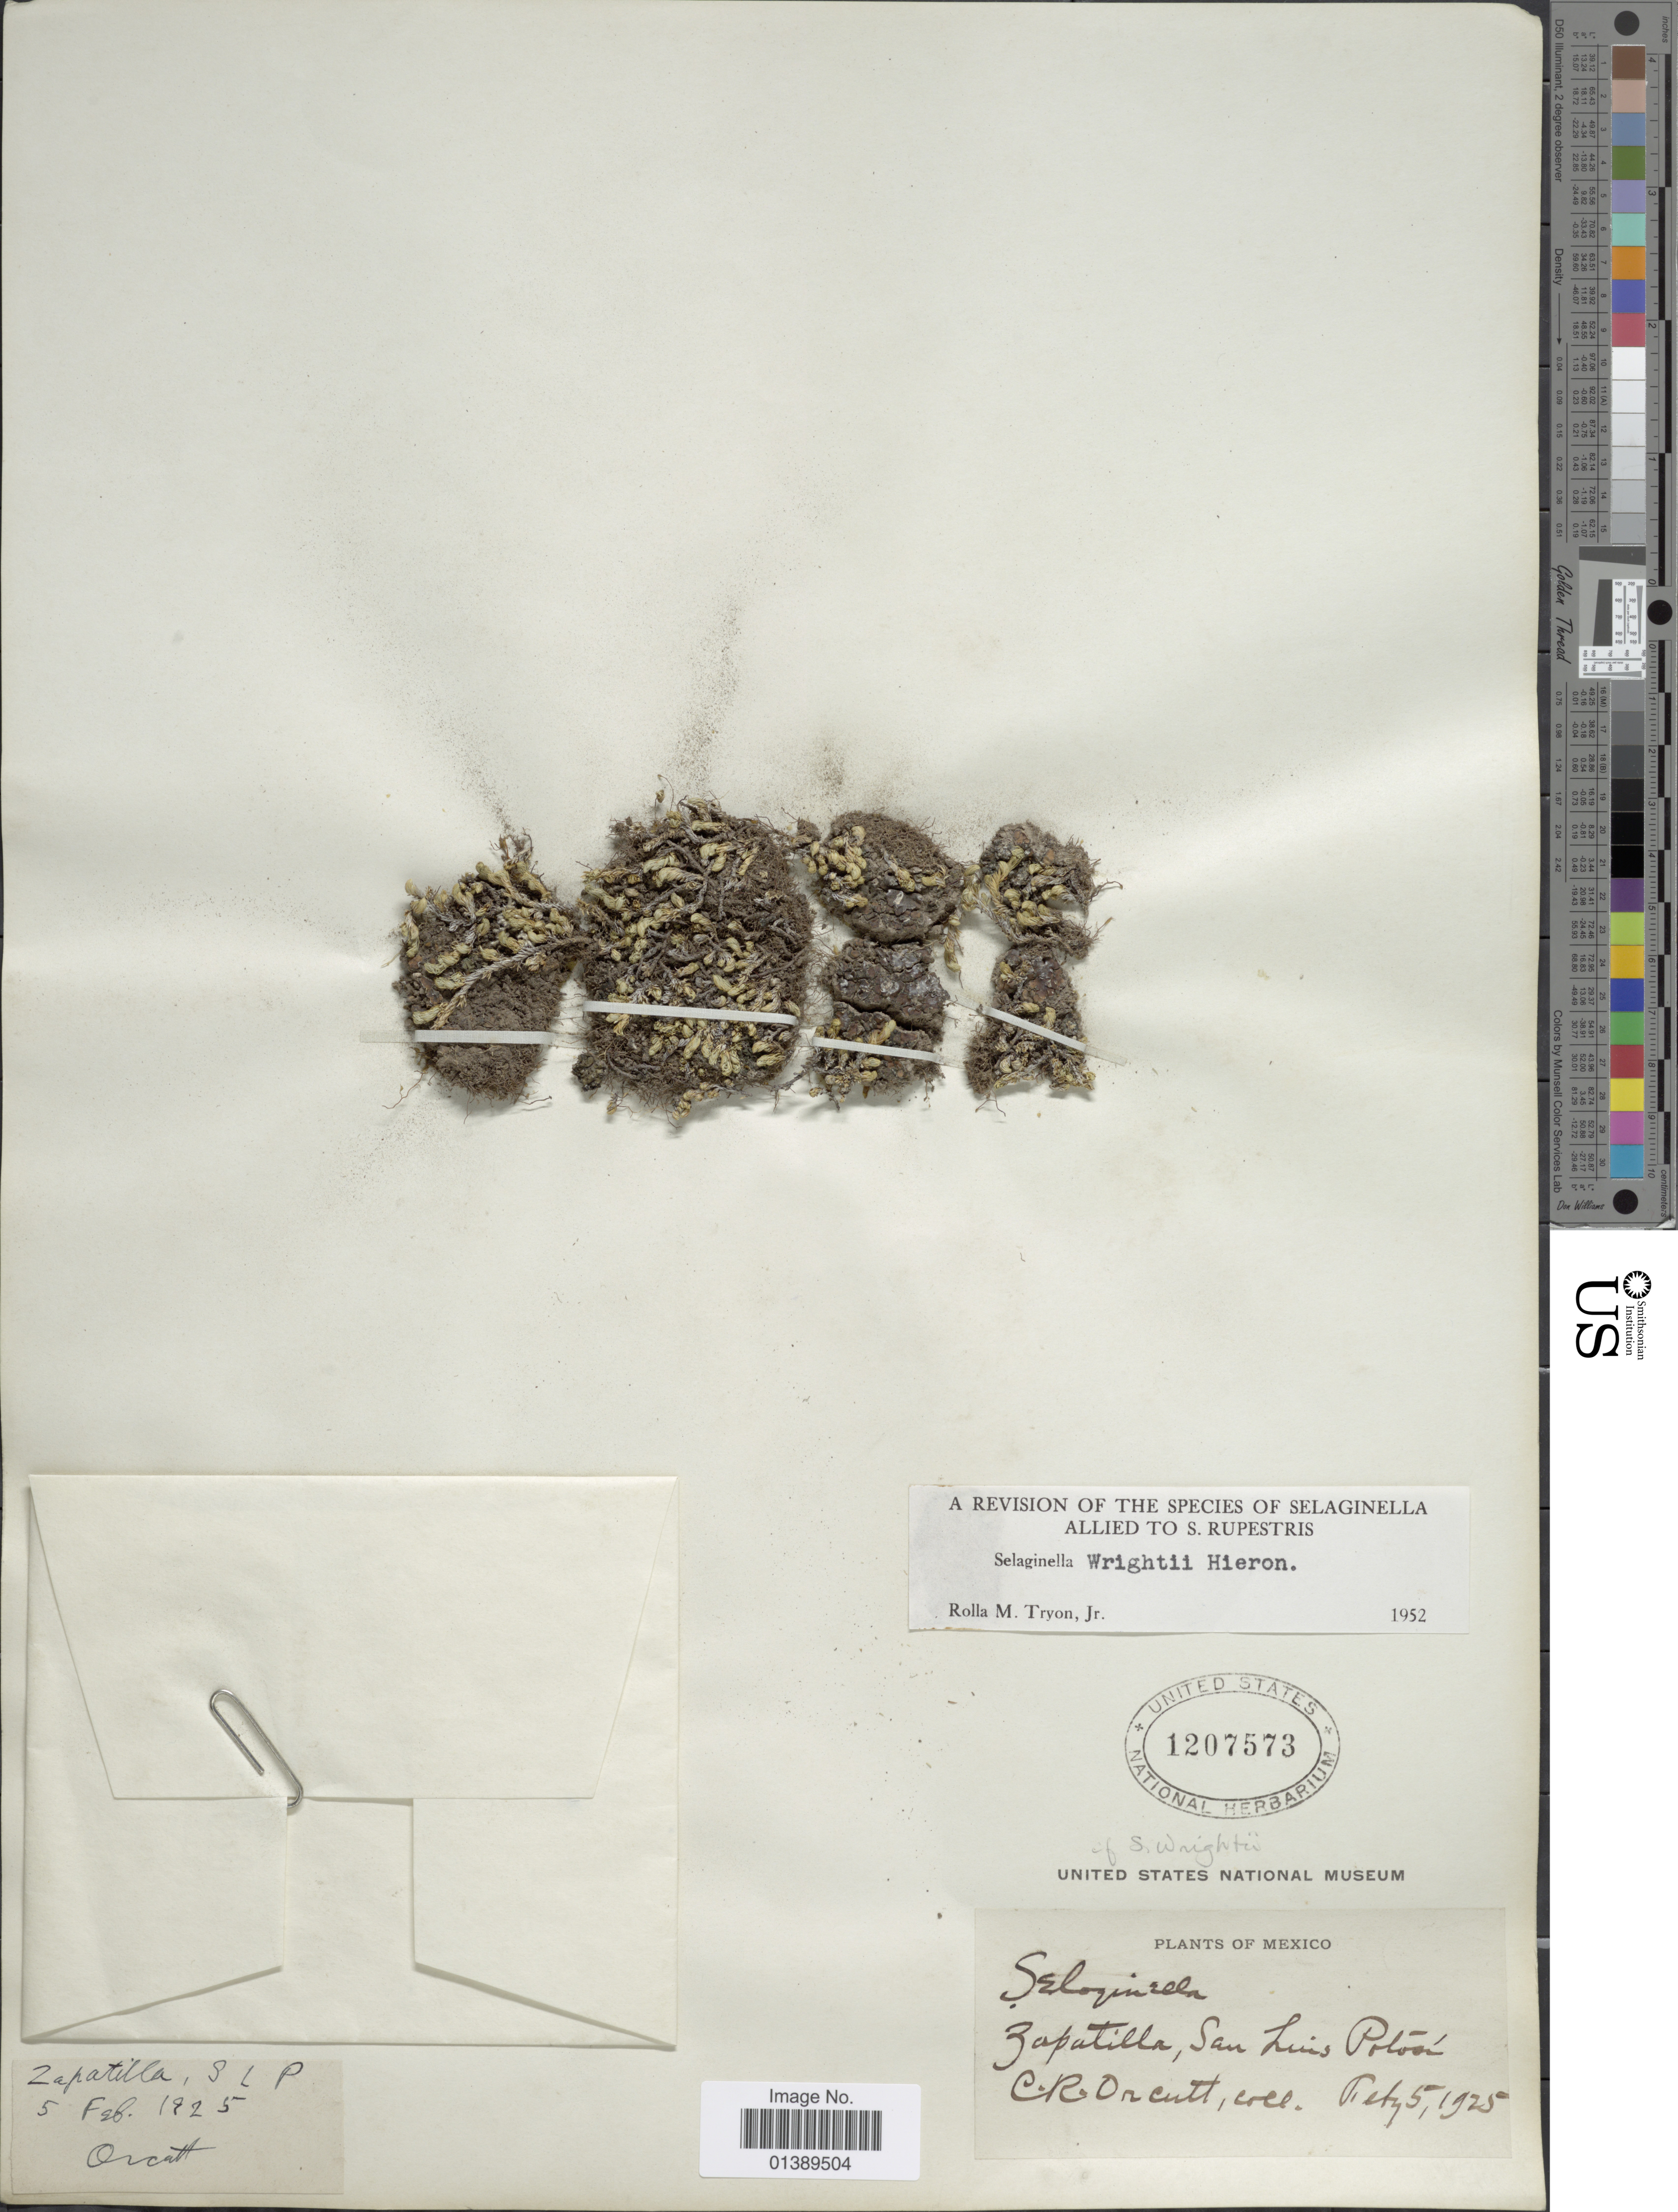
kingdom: Plantae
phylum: Tracheophyta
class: Lycopodiopsida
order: Selaginellales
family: Selaginellaceae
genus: Selaginella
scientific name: Selaginella wrightii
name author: Hieron.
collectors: C. R. Orcutt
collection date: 1925-02-05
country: Mexico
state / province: San Luis Potosí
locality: Zapatilla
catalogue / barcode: US 1207573